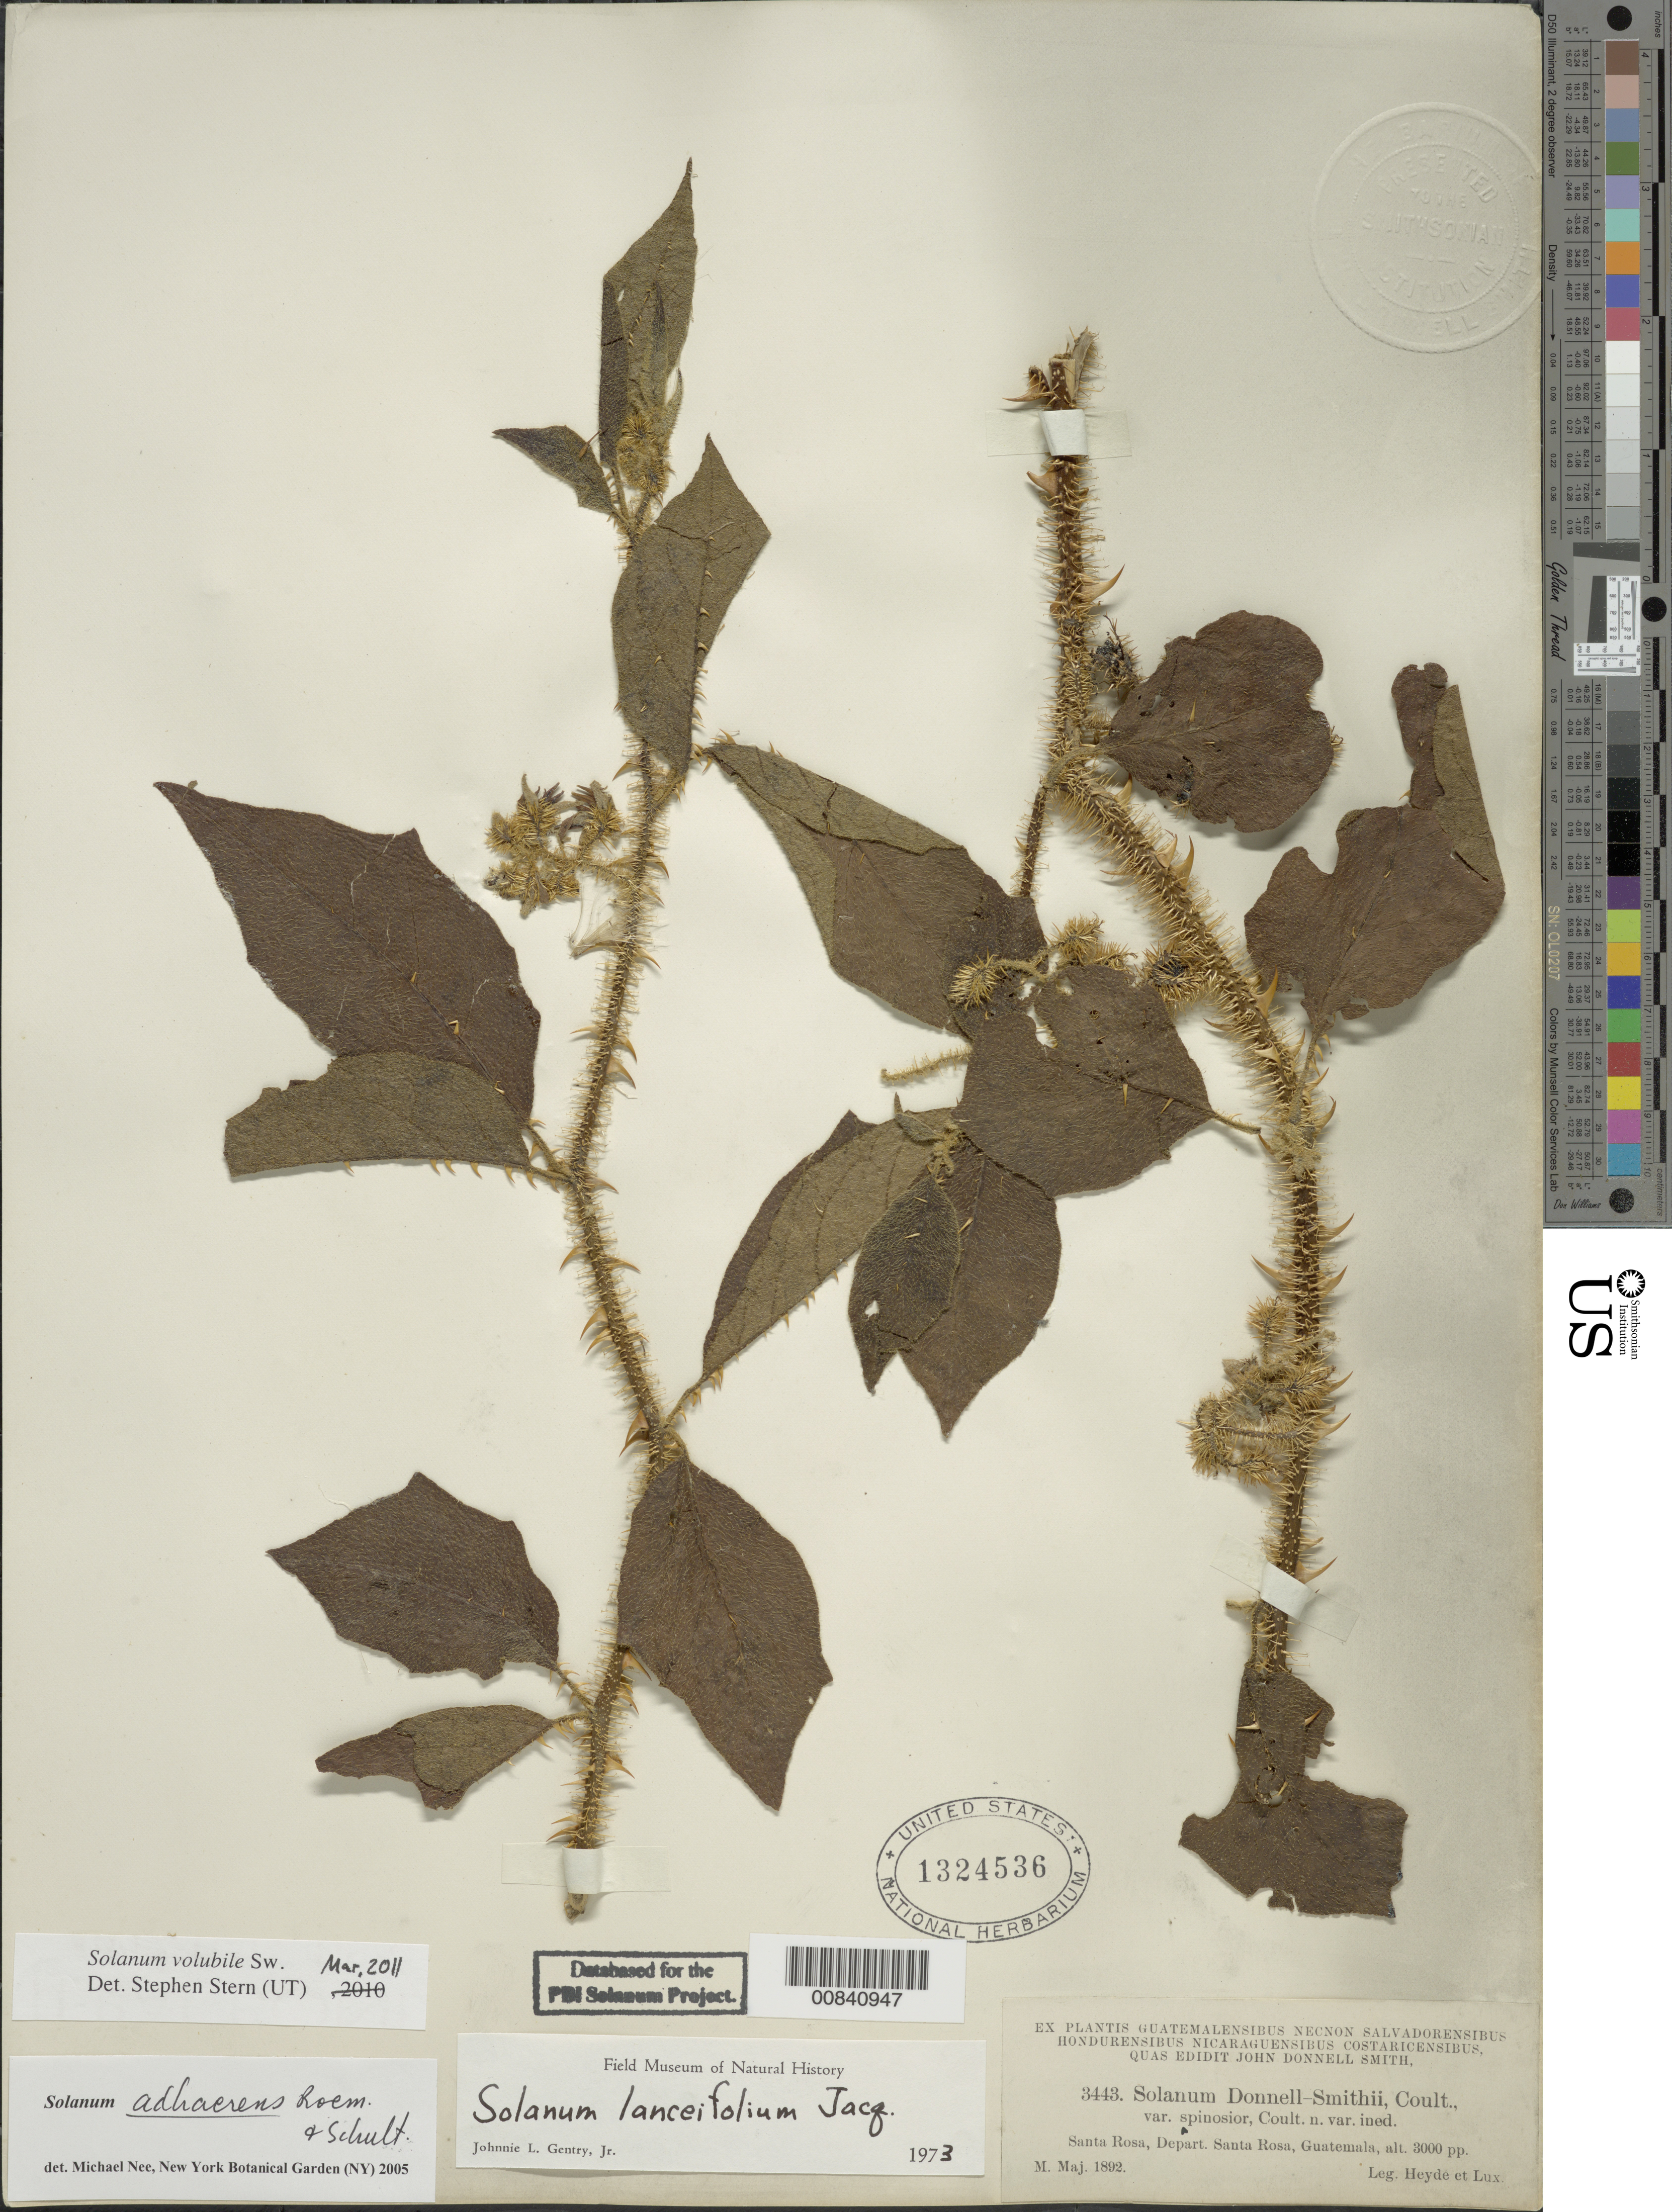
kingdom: Plantae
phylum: Tracheophyta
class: Magnoliopsida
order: Solanales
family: Solanaceae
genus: Solanum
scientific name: Solanum adhaerens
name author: Roem. & Schult.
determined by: Nee, Michael H.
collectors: E. T. Heyde & E. Lux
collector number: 3443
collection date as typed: May 1892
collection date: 1892-05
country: Guatemala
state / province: Santa Rosa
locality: Santa Rosa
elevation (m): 914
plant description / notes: Labeled as "Solanum Donnell-Smithii, Coult., var. spinosior, Coult. n. var. ined." Nom. nud., name not validly published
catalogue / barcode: US 1324536